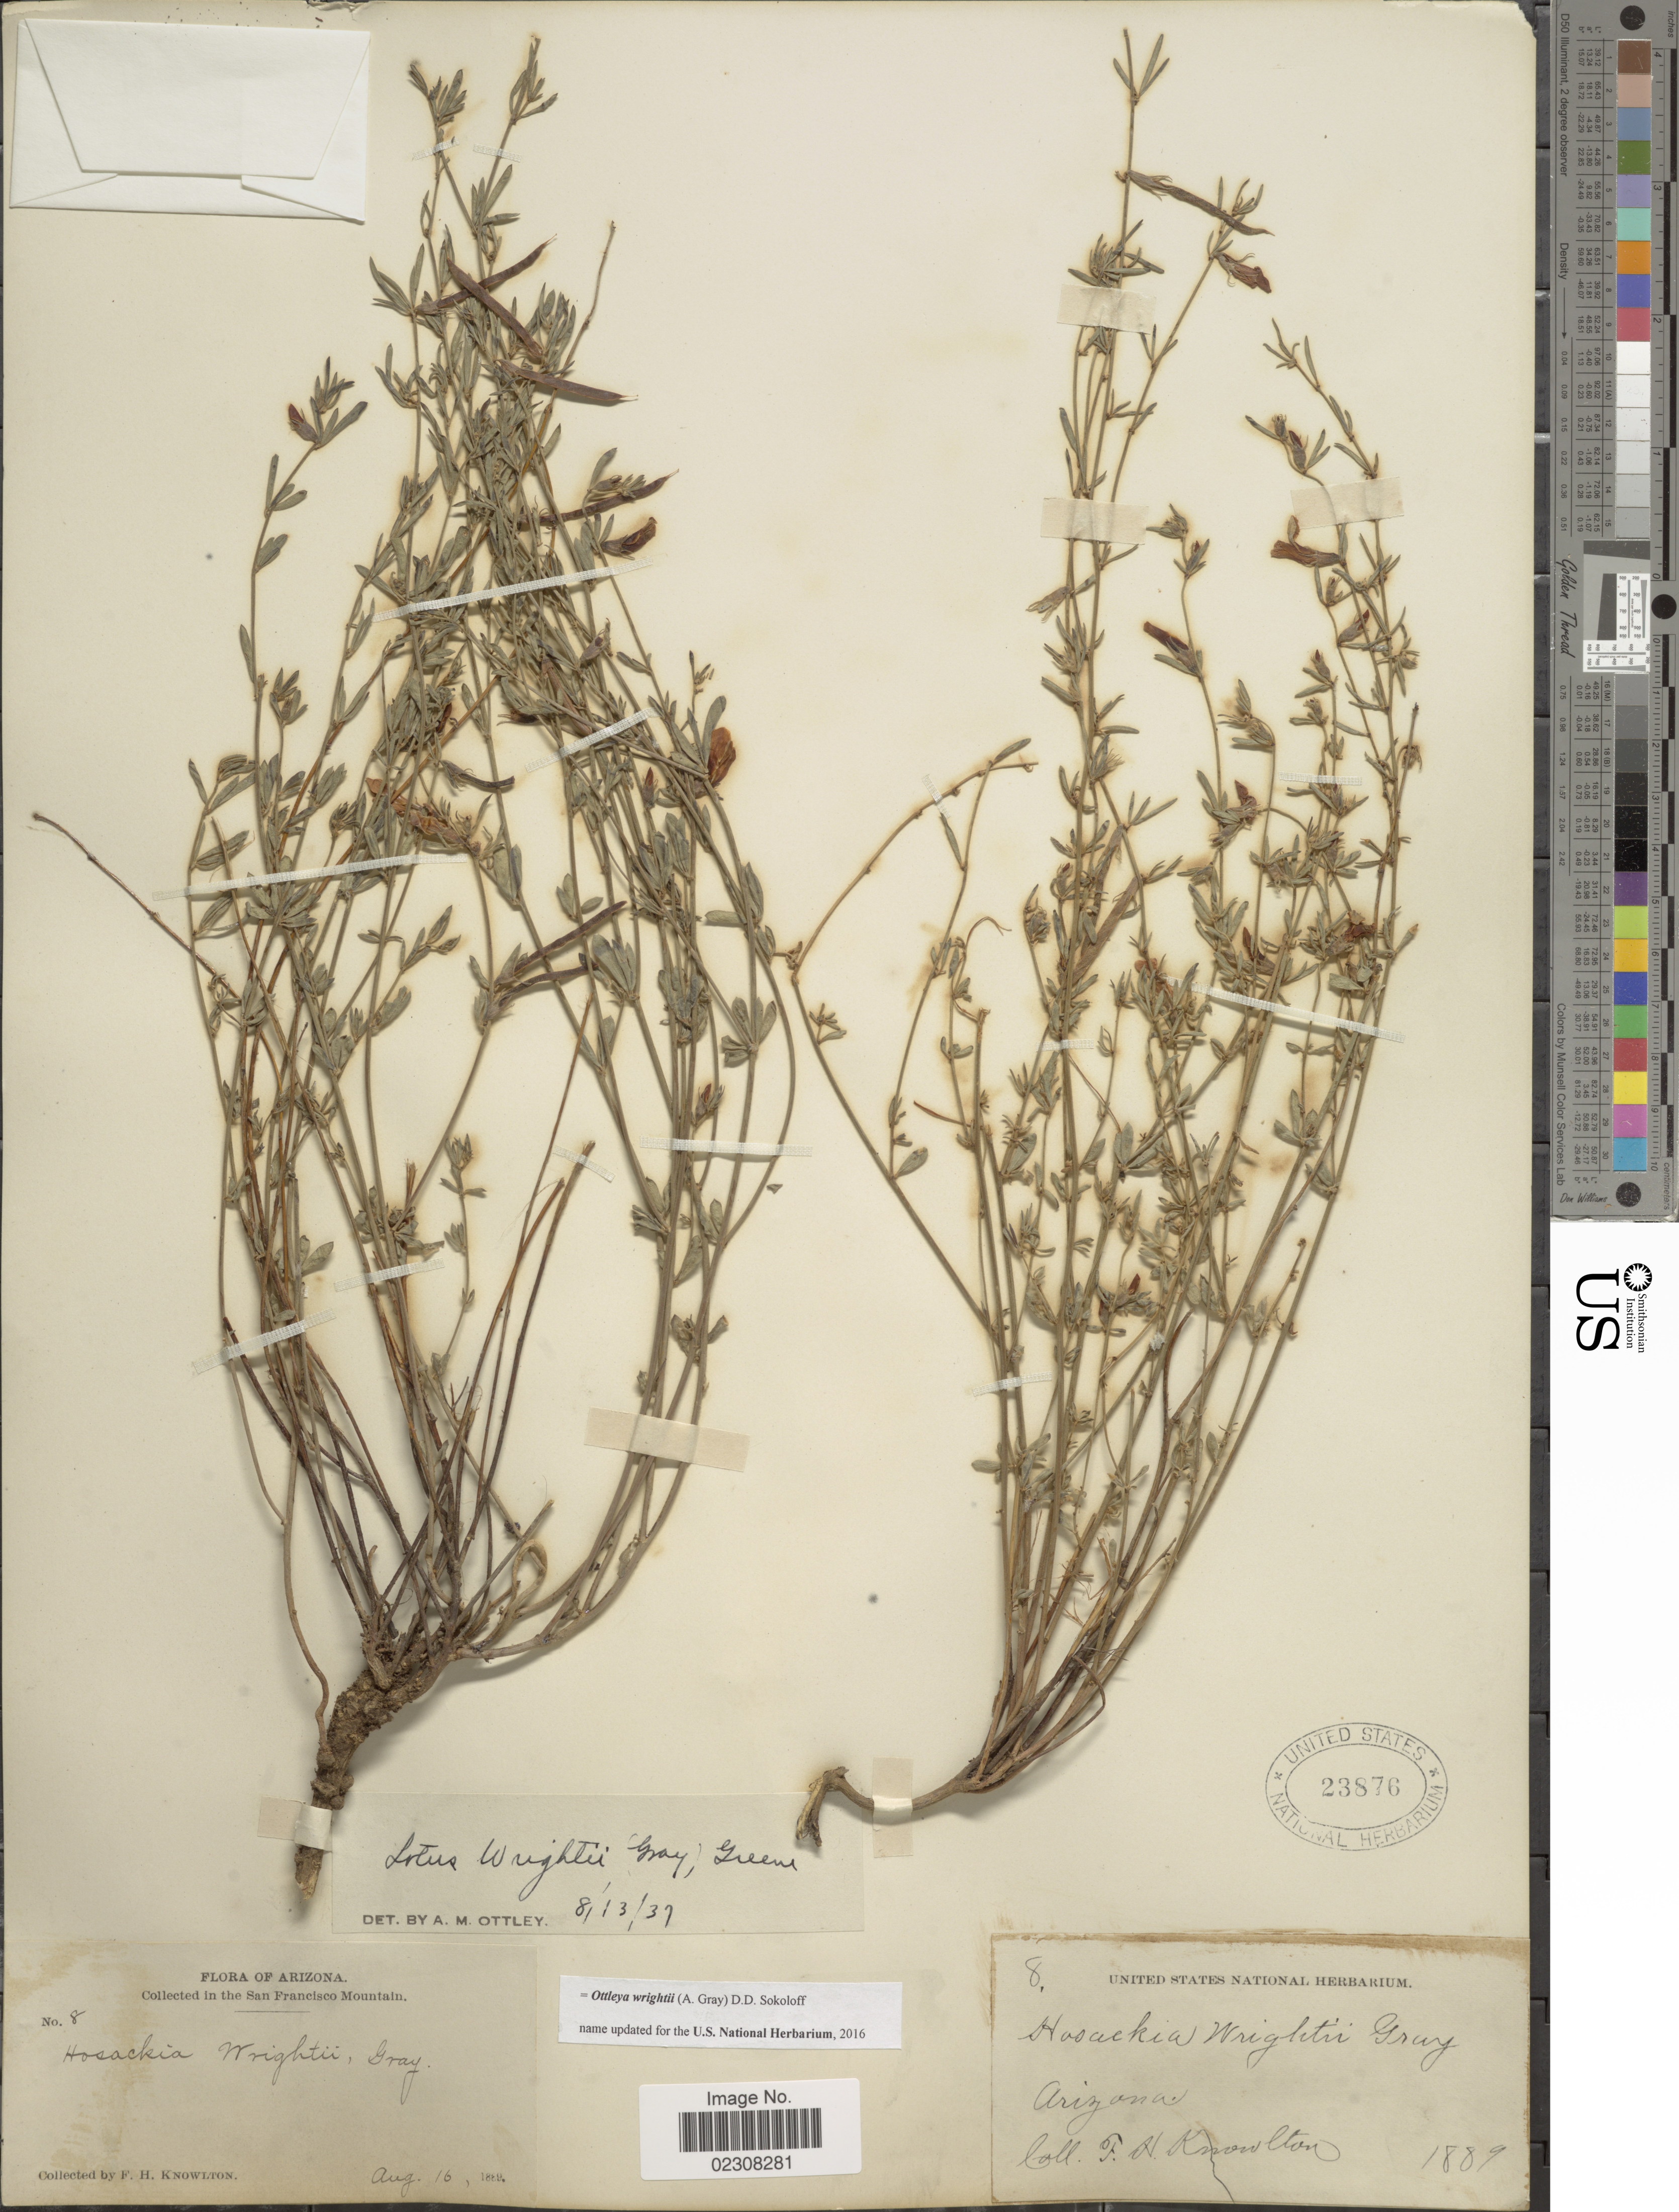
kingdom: Plantae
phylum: Tracheophyta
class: Magnoliopsida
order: Fabales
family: Fabaceae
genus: Ottleya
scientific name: Ottleya wrightii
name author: (A. Gray) D.D. Sokoloff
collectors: F. H. Knowlton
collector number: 8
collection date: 1889-08-16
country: United States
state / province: Arizona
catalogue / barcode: US 23876